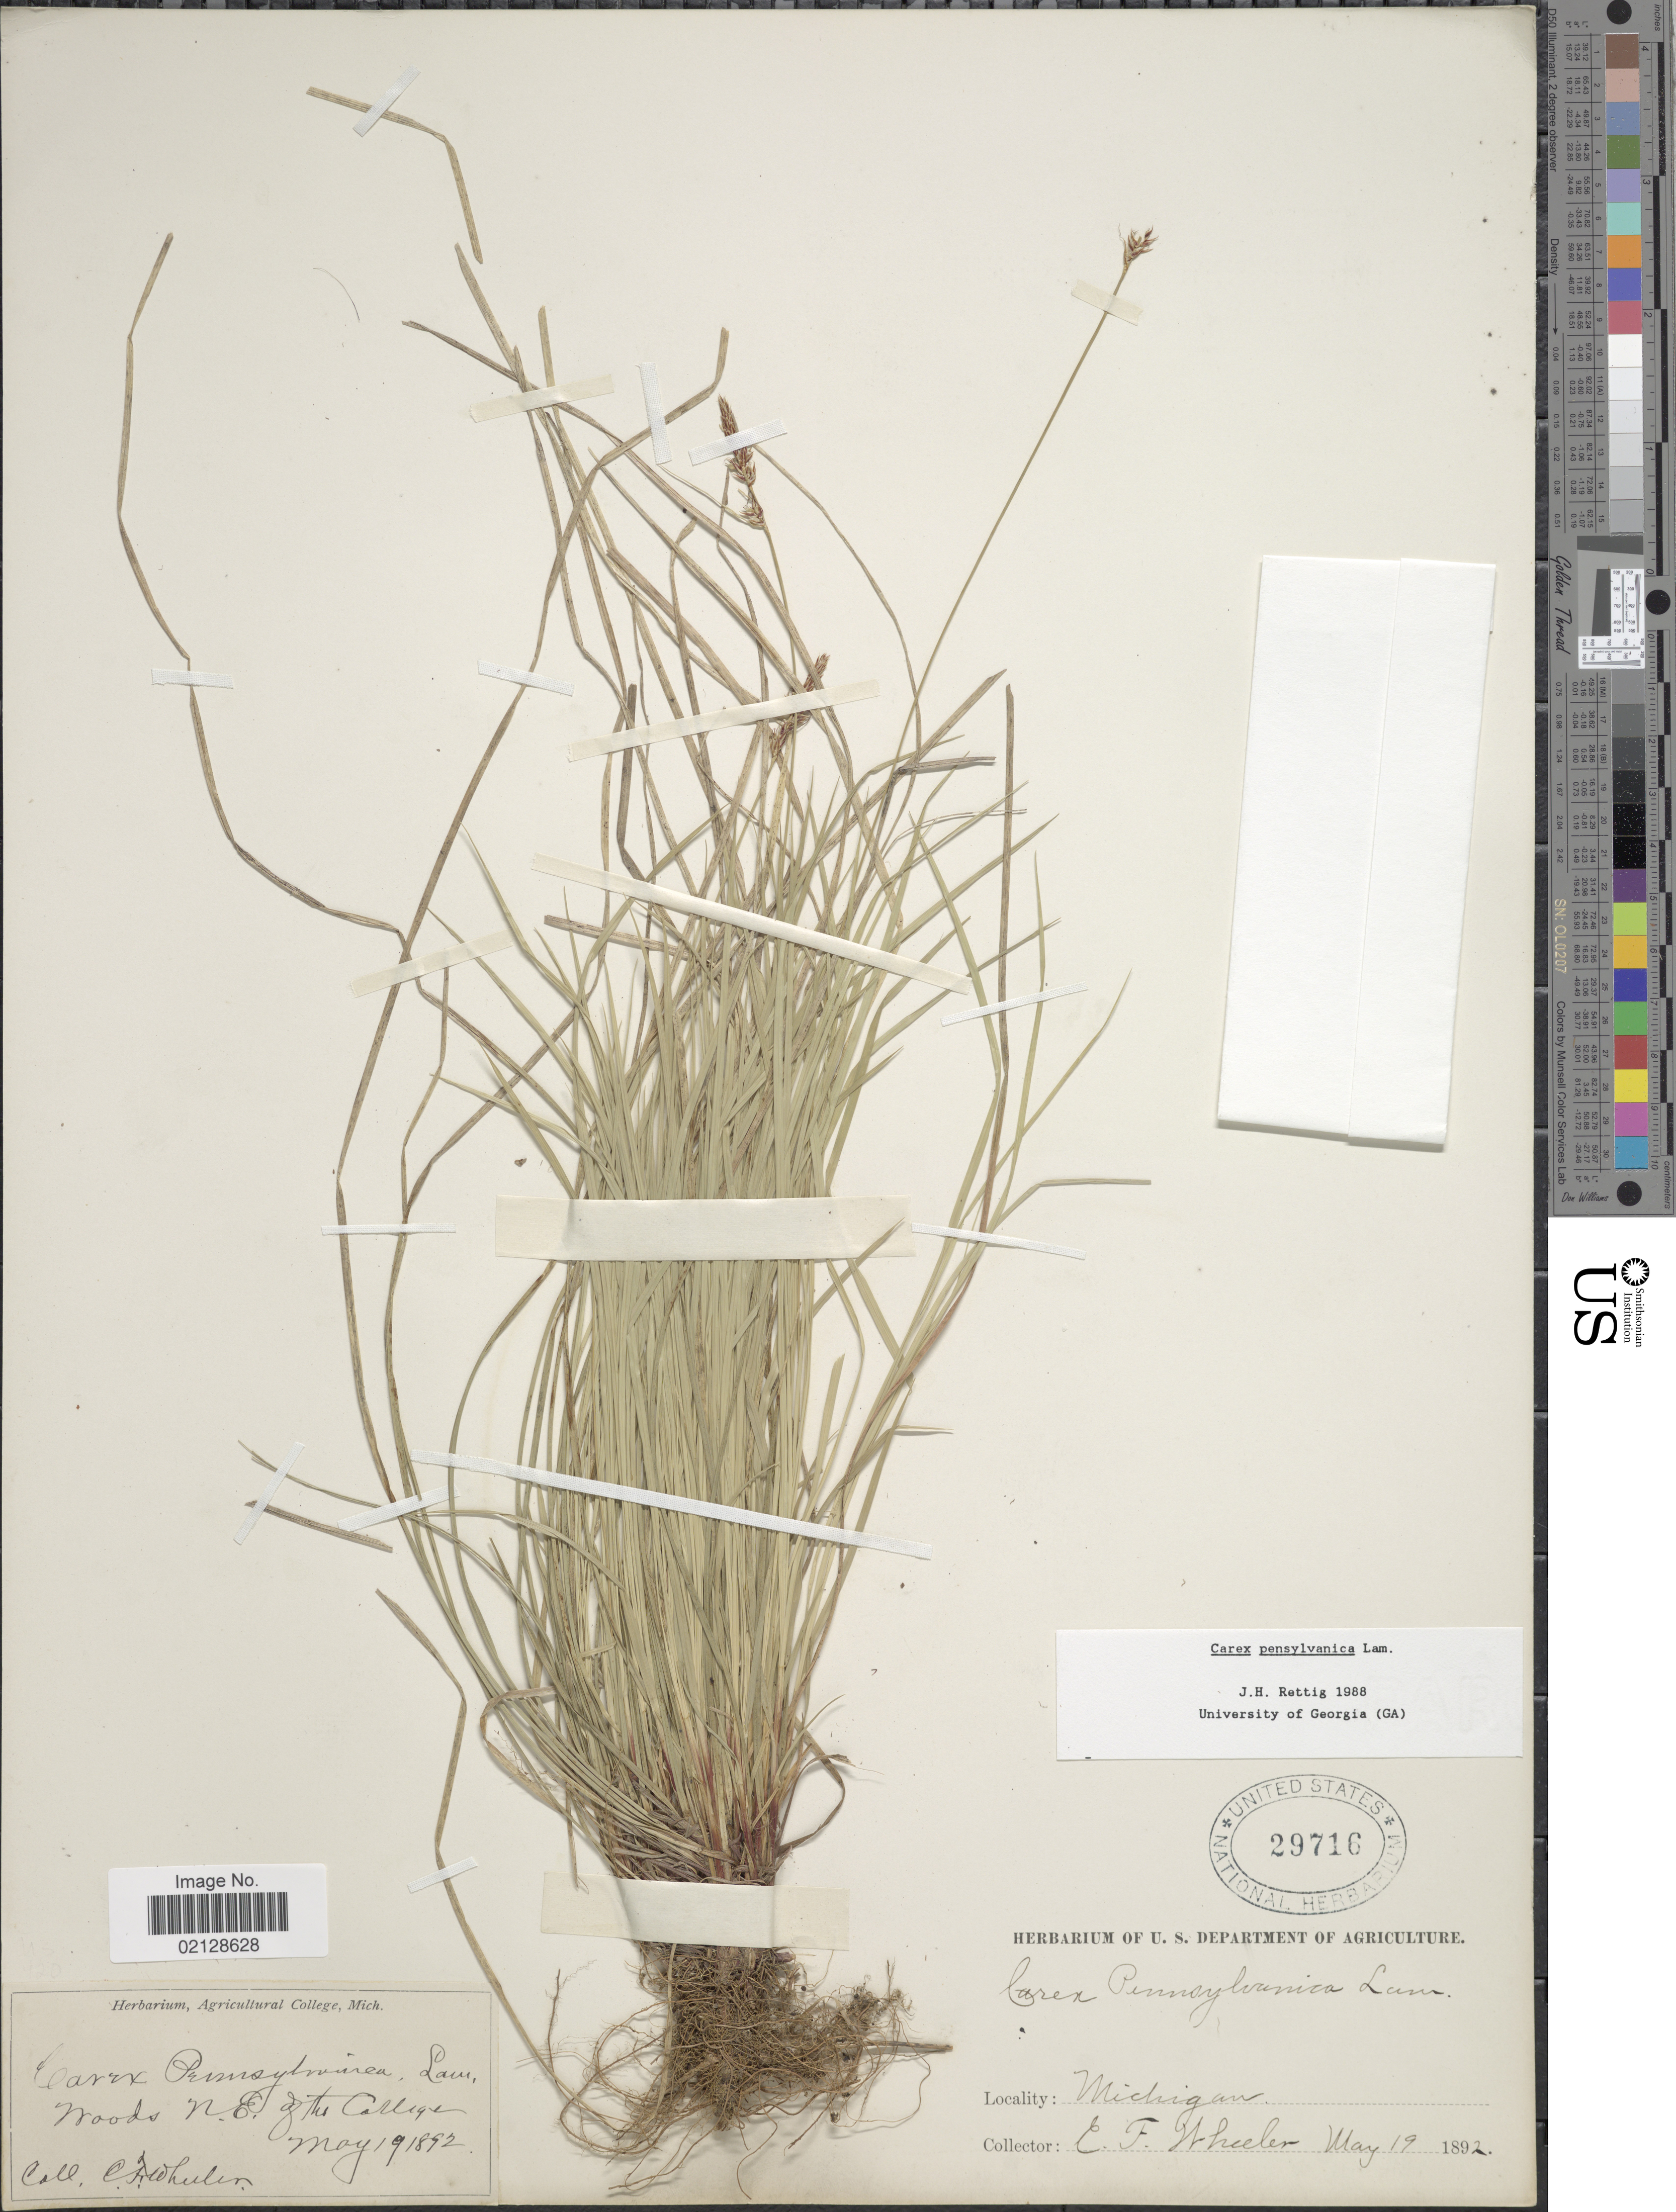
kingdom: Plantae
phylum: Tracheophyta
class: Liliopsida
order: Poales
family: Cyperaceae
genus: Carex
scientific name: Carex pensylvanica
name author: Lam.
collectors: C. Wheeler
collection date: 1892-05-19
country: United States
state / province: Michigan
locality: Woods N.E. of the College.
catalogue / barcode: US 29716